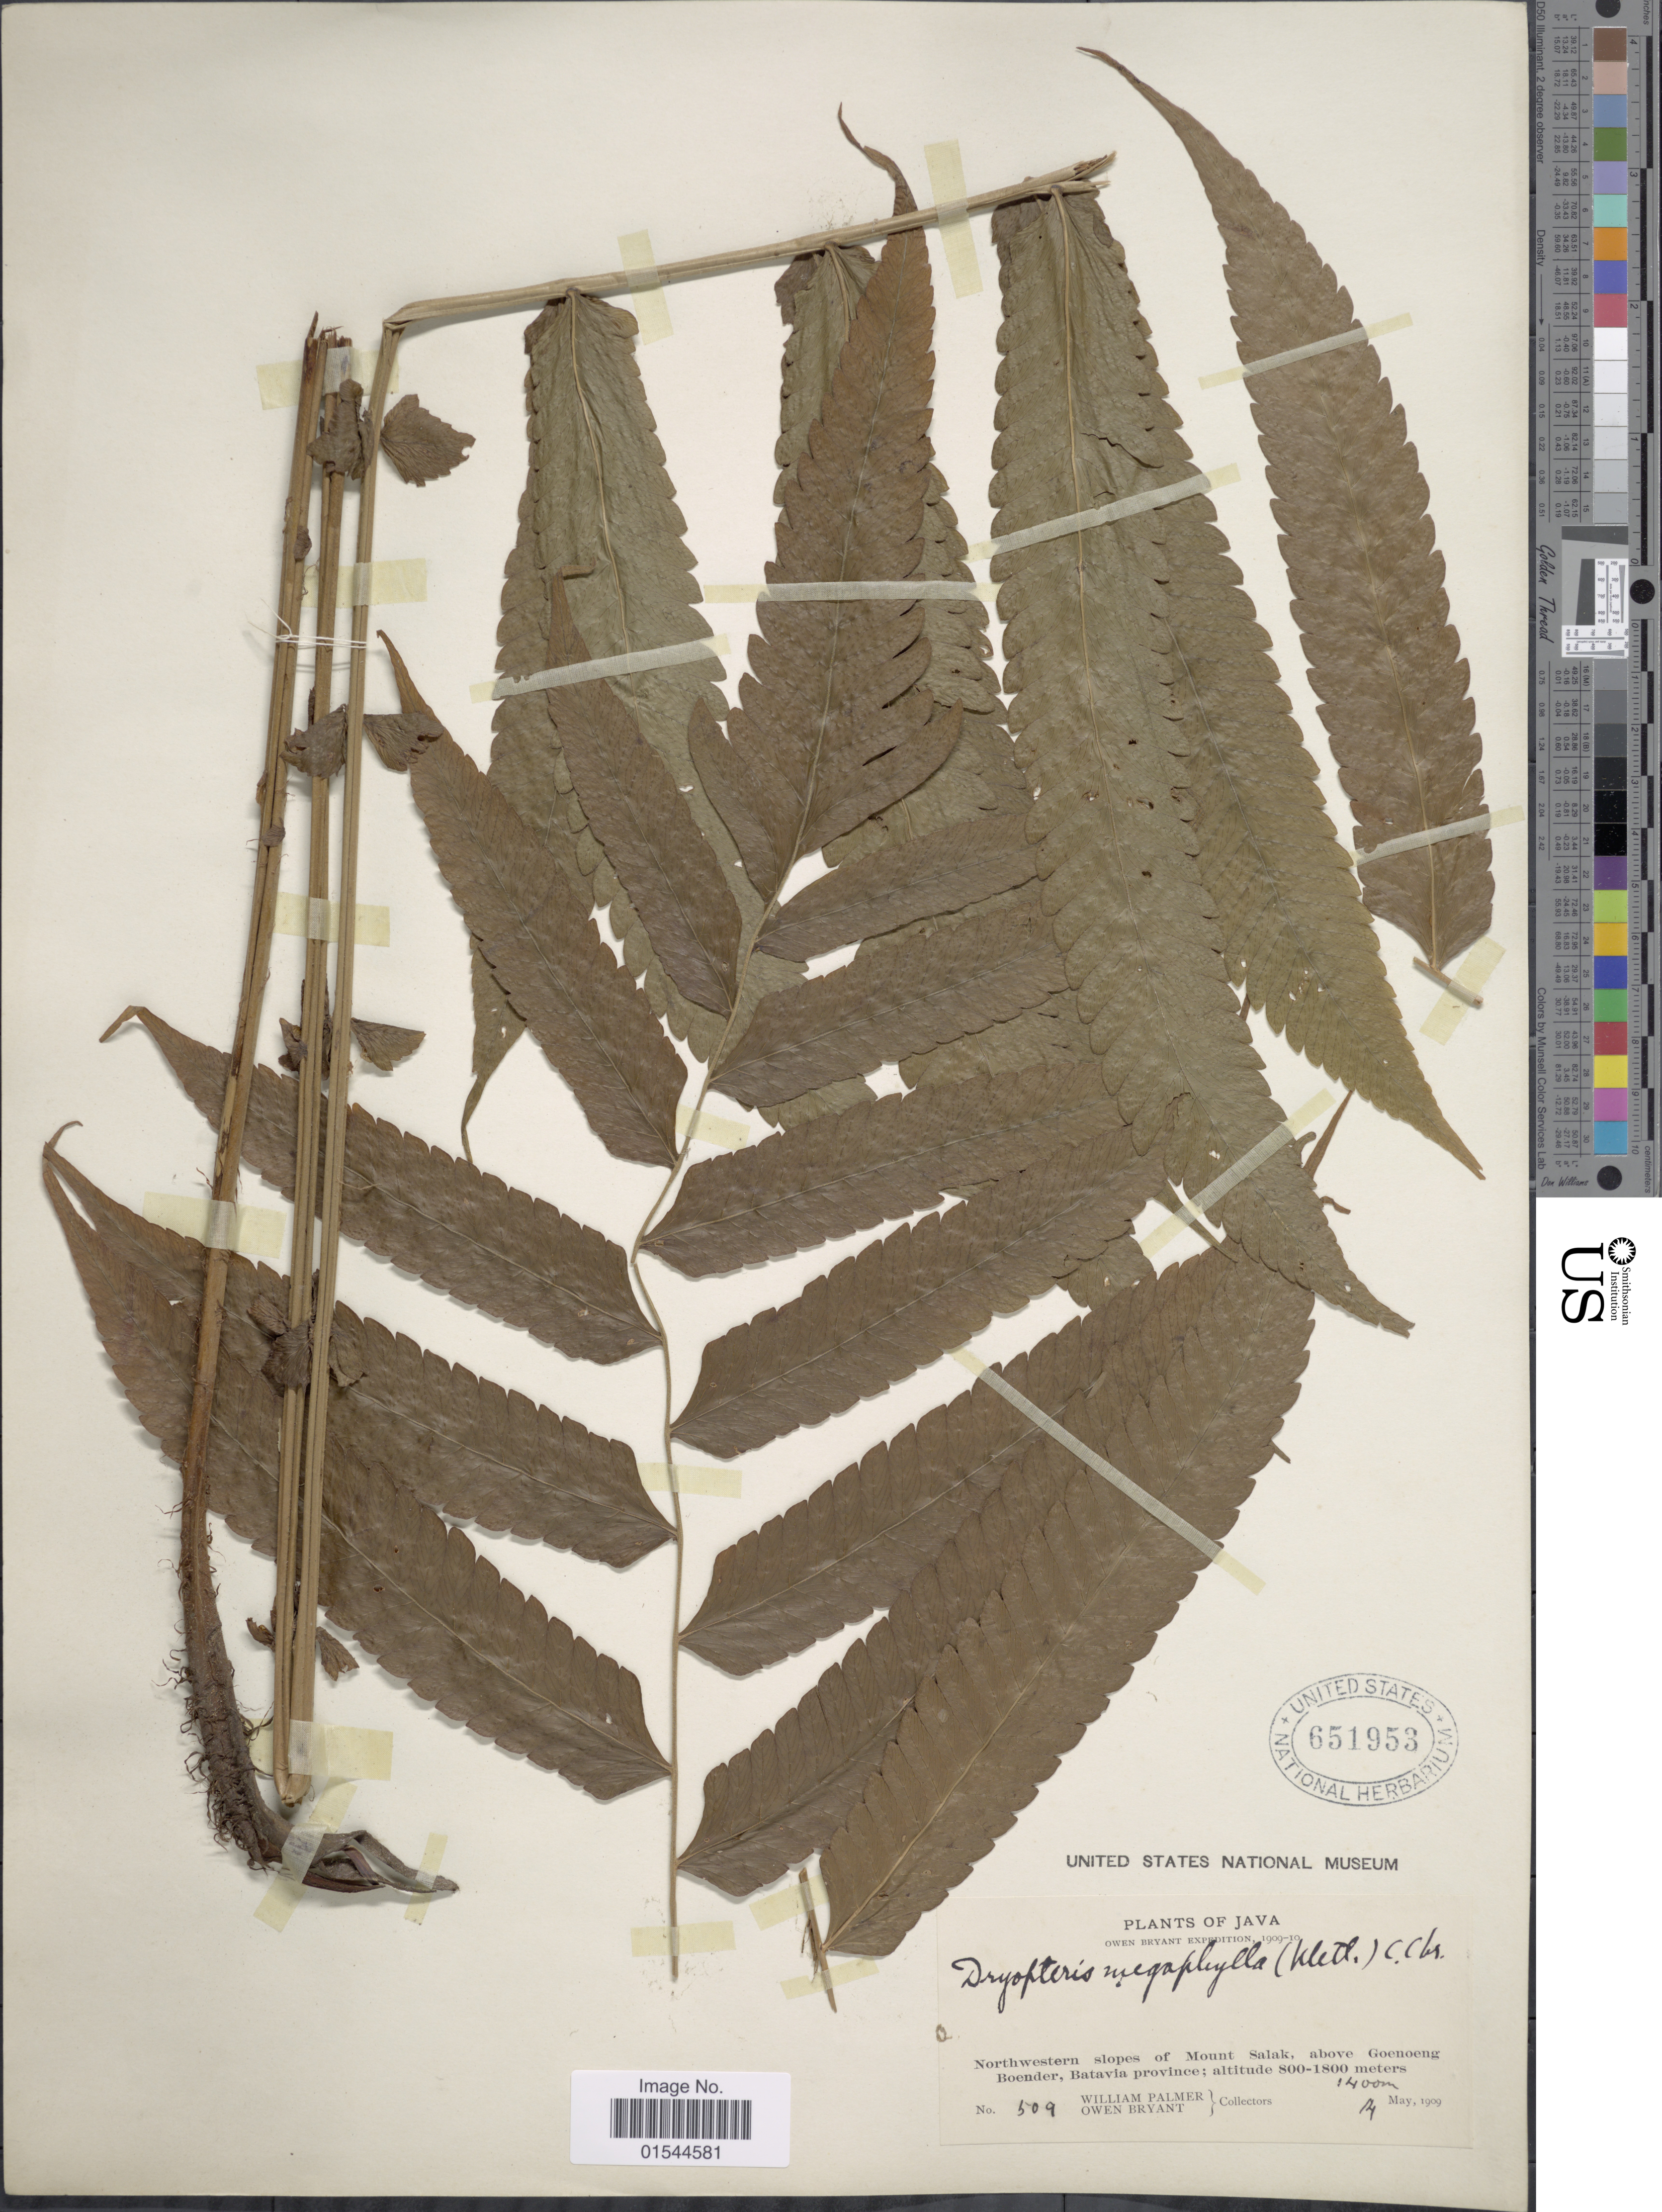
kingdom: Plantae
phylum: Tracheophyta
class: Polypodiopsida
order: Polypodiales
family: Thelypteridaceae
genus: Pneumatopteris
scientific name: Pneumatopteris pennigera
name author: (G. Forst.) Holttum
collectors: W. Palmer & O. Bryant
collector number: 509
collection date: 1909-05-14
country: Indonesia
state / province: Java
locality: Northwestern slopes of Mount Salak, above Goenoeng Boender, Batavia province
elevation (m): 1400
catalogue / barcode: US 651953